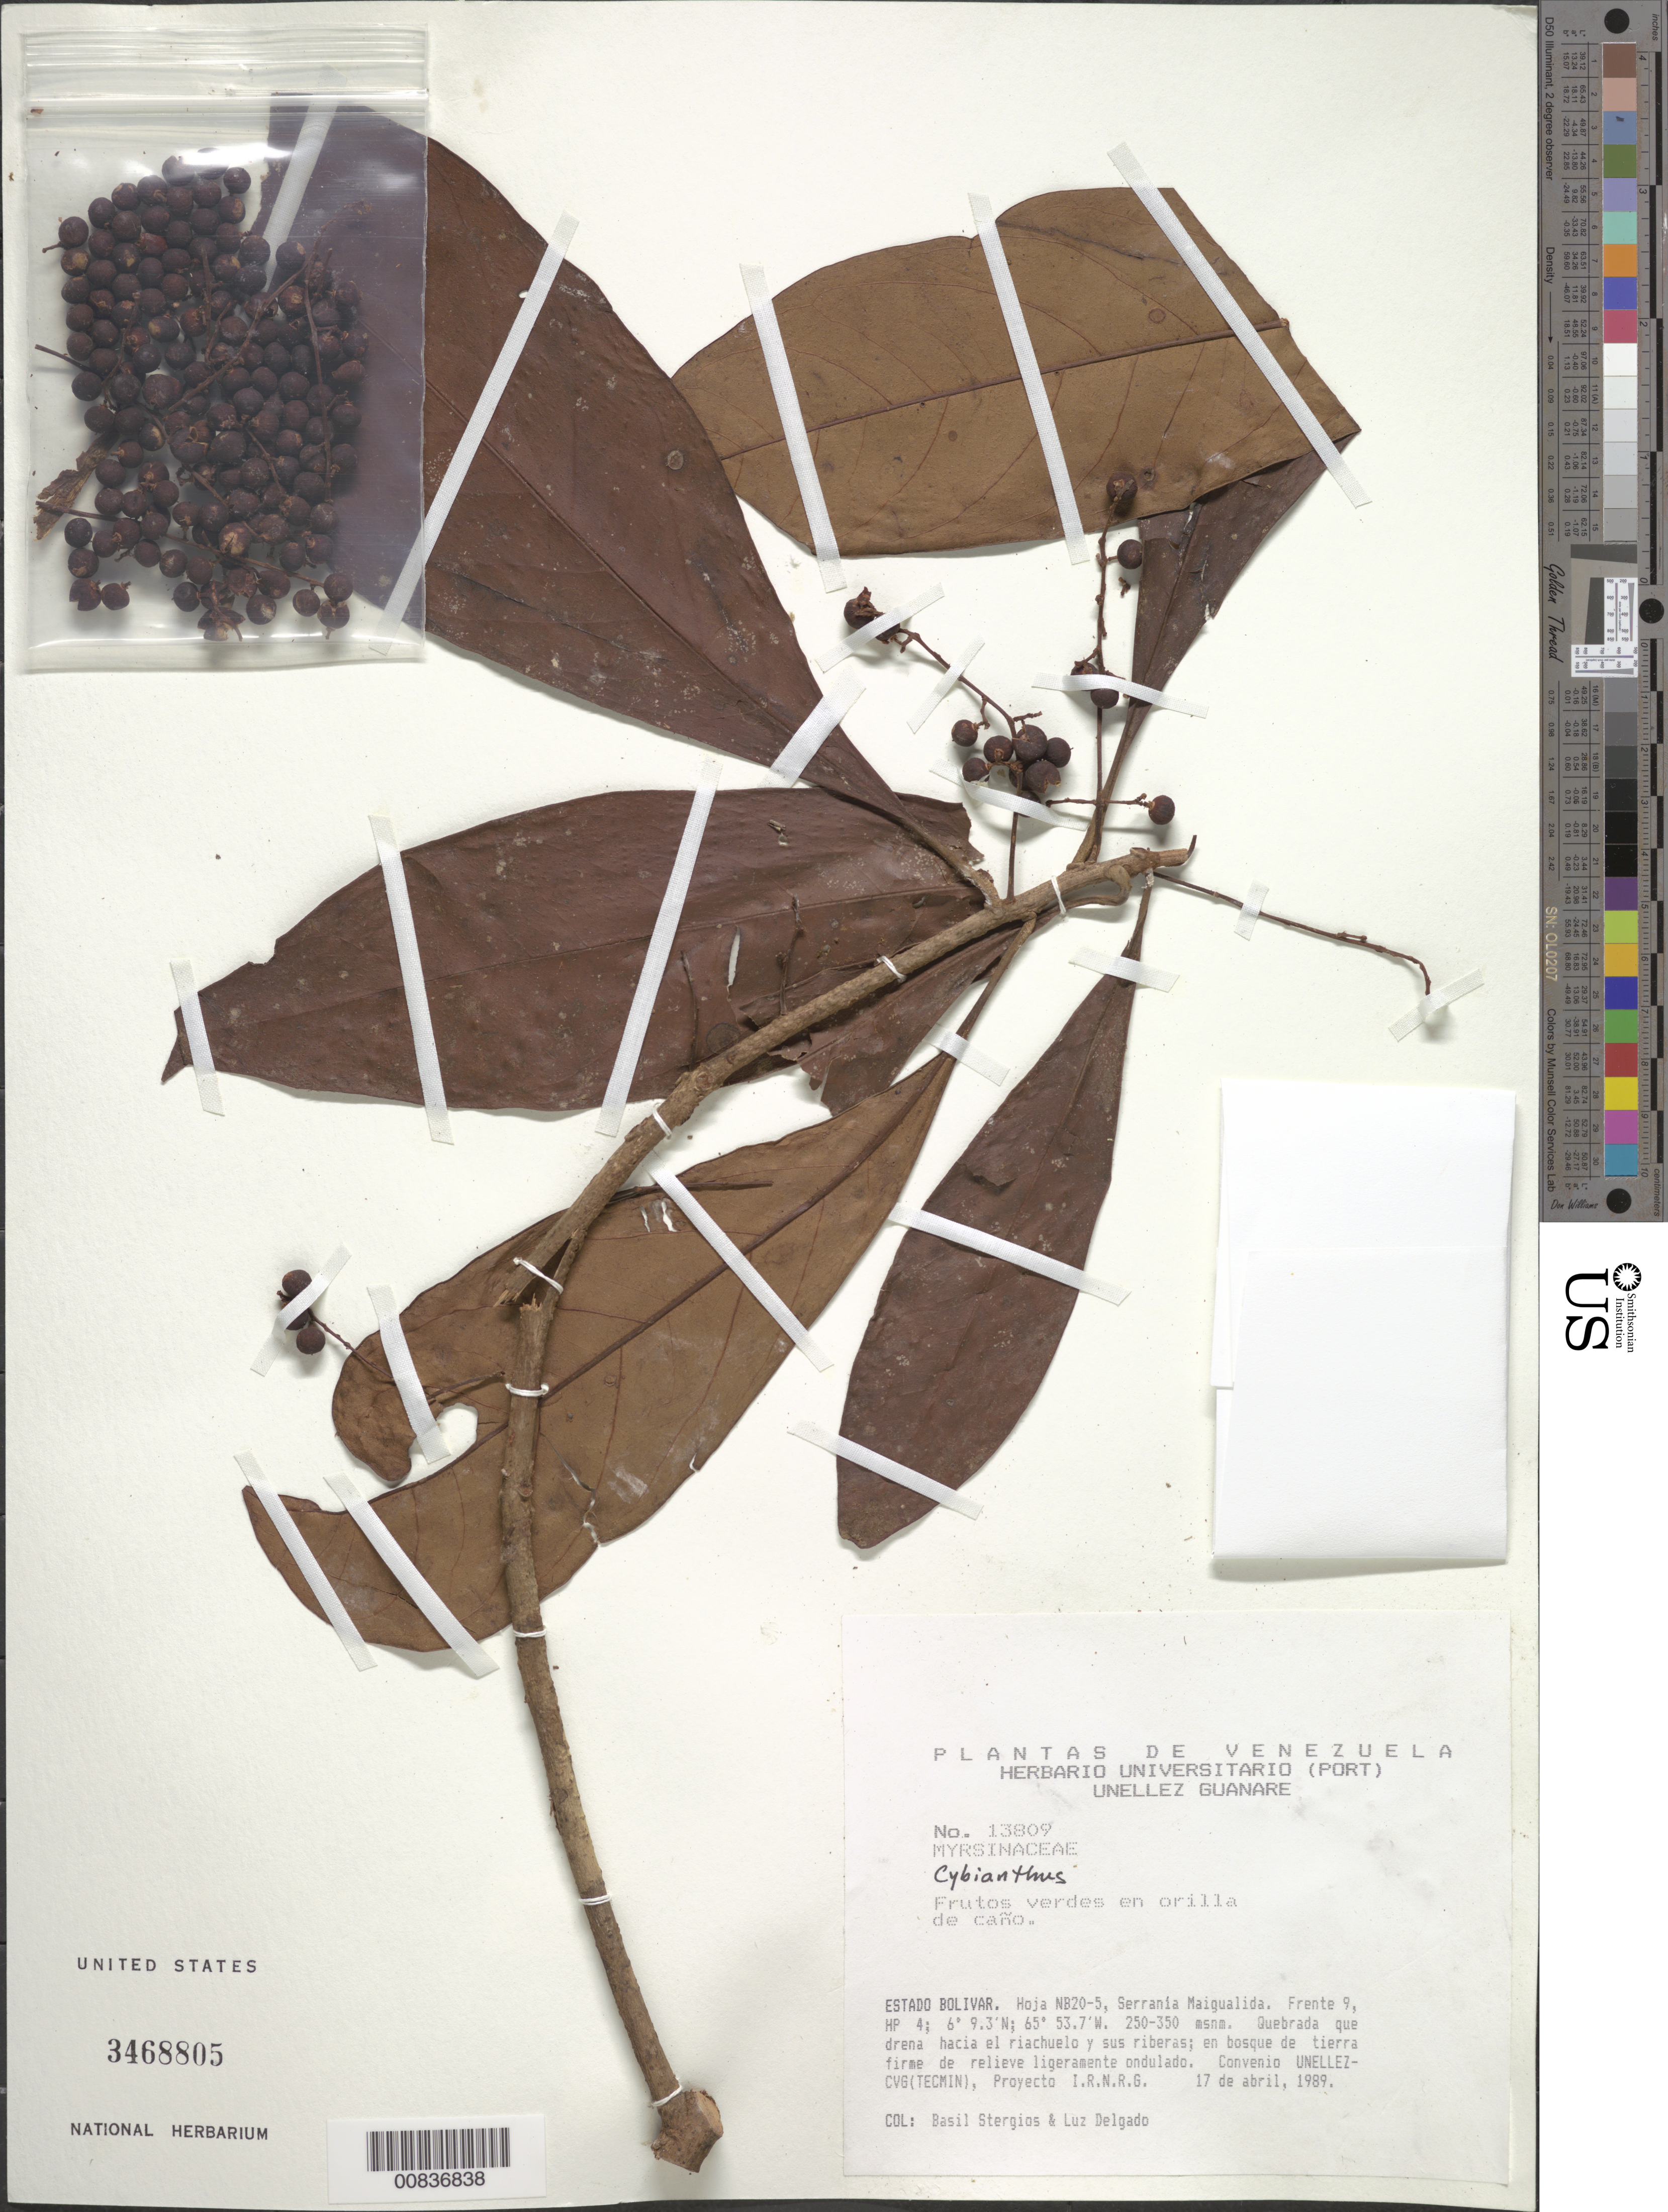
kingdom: Plantae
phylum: Tracheophyta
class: Magnoliopsida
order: Ericales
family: Primulaceae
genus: Cybianthus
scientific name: Cybianthus sp.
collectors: B. G. Stergios & L. Delgado V.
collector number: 13809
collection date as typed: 17-Apr-89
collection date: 1989-04-17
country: Venezuela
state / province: Bolívar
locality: Serrania Maigualida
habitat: Quebrada que drena hacia el riachuelo y sus riberas; en bosque de tierra firme de relieve ligeramente ondulado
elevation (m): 250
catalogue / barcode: US 3468805